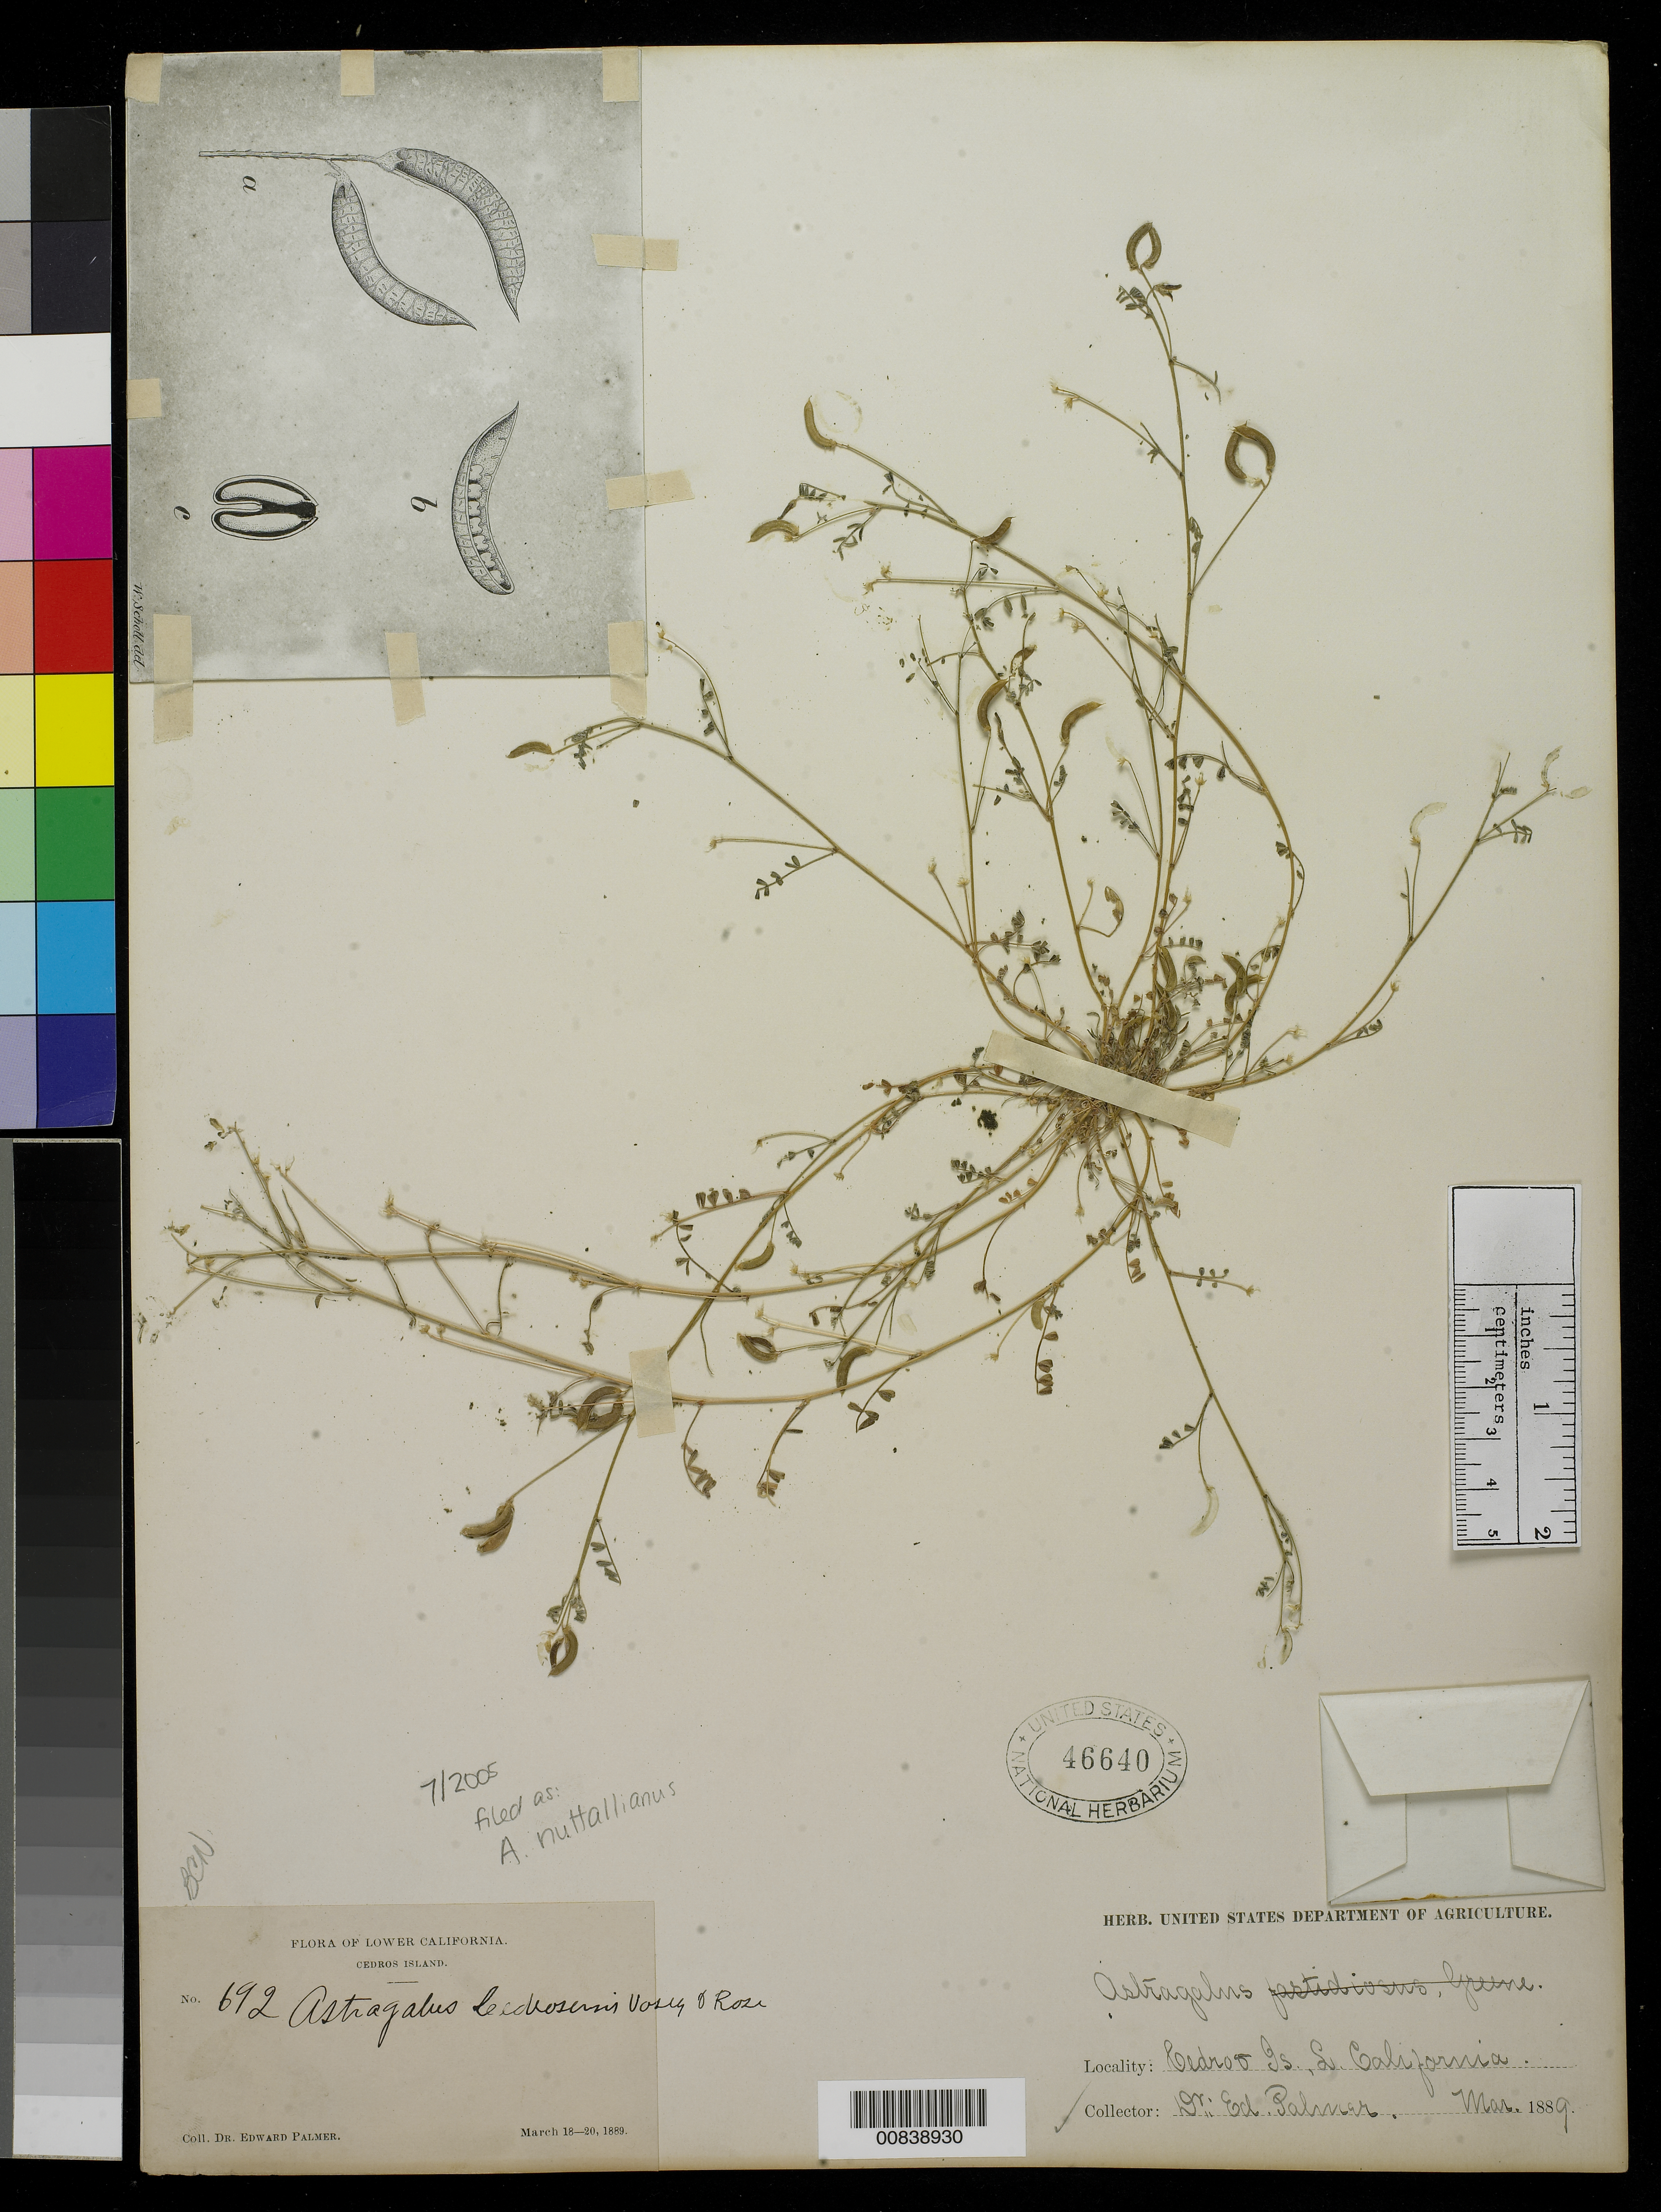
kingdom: Plantae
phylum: Tracheophyta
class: Magnoliopsida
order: Fabales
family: Fabaceae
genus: Astragalus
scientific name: Astragalus nuttallianus var. cedrosensis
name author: M.E. Jones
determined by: Estrada, E.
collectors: E. Palmer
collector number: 692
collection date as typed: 18 Mar 1889 to 20 Mar 1889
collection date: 1889-03-18/1889-03-20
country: Mexico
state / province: Baja California Norte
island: Cedros I.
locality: Cedros Island, Baja California.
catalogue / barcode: US 46640